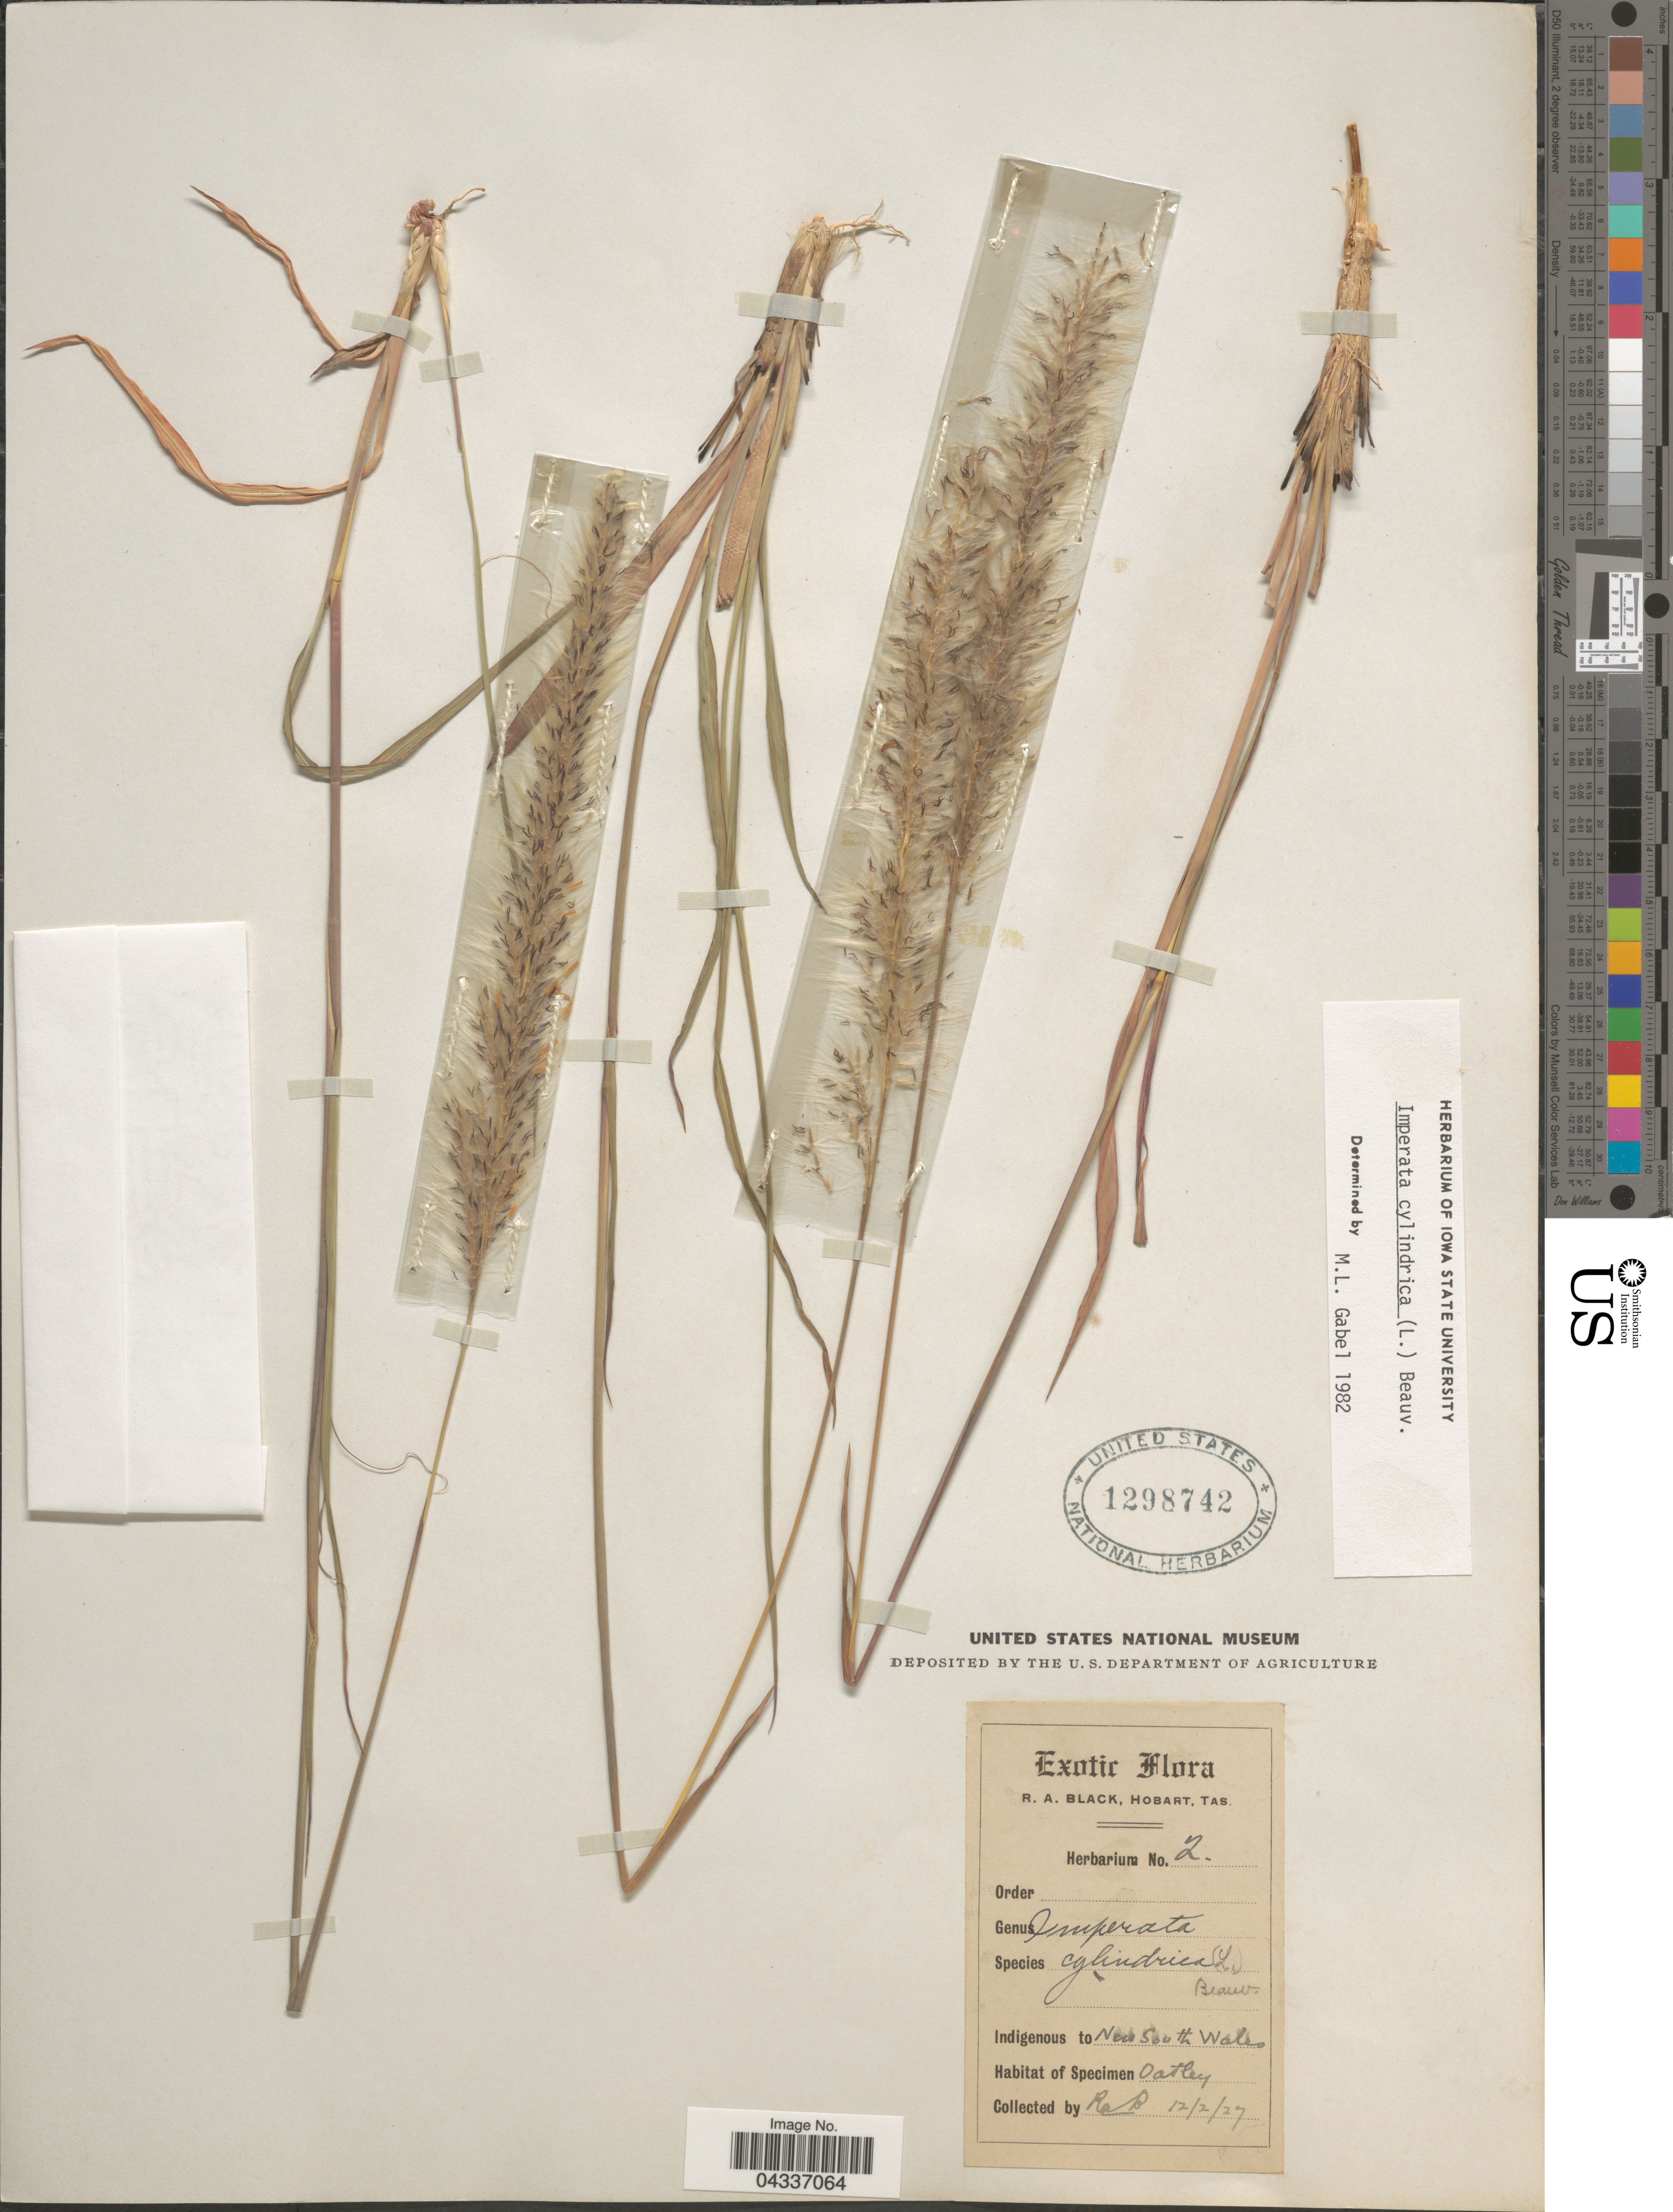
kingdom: Plantae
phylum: Tracheophyta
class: Liliopsida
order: Poales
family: Poaceae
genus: Imperata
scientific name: Imperata cylindrica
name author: (L.) P. Beauv.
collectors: R. A. Black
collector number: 2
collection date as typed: Transcribed d/m/y: 12/2/27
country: Australia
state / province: New South Wales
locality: Oatley.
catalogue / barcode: US 1298742